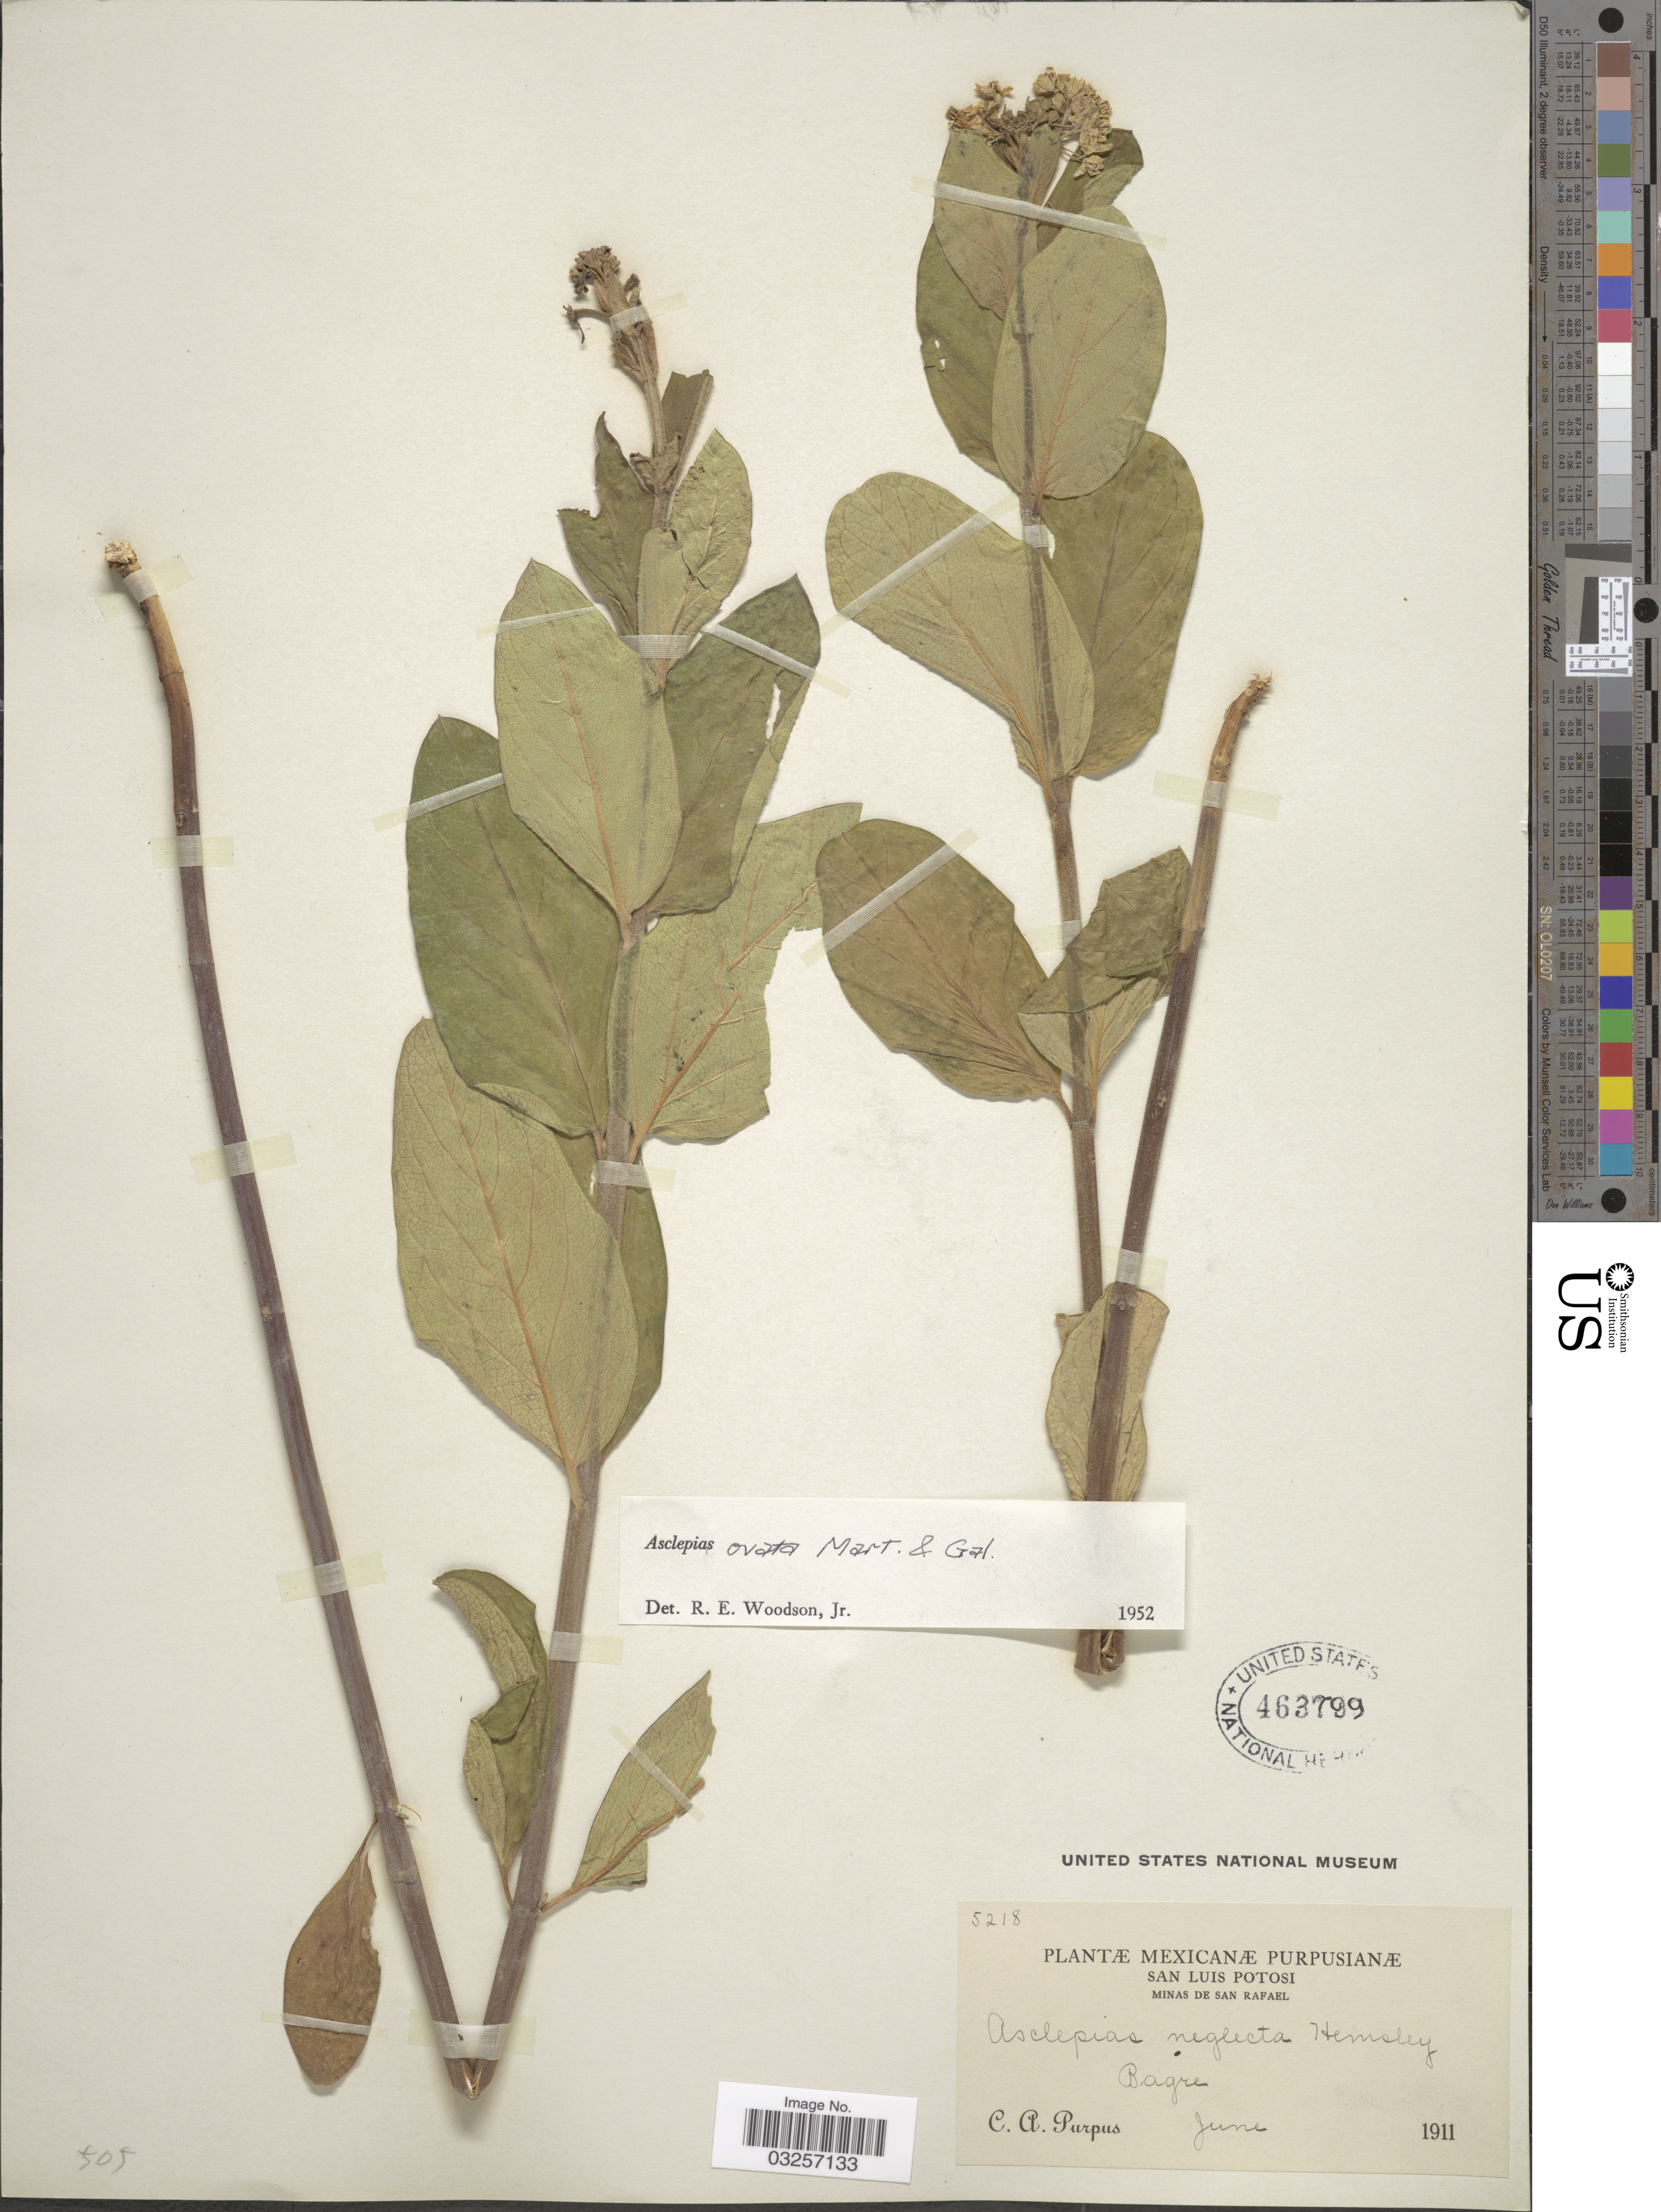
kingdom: Plantae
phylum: Tracheophyta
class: Magnoliopsida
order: Gentianales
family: Apocynaceae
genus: Asclepias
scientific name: Asclepias ovata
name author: M. Martens & Galeotti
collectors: C. A. Purpus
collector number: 5218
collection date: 1911-06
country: Mexico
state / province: San Luis Potosí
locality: Minas de San Rafael. Bagre.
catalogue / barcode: US 463799